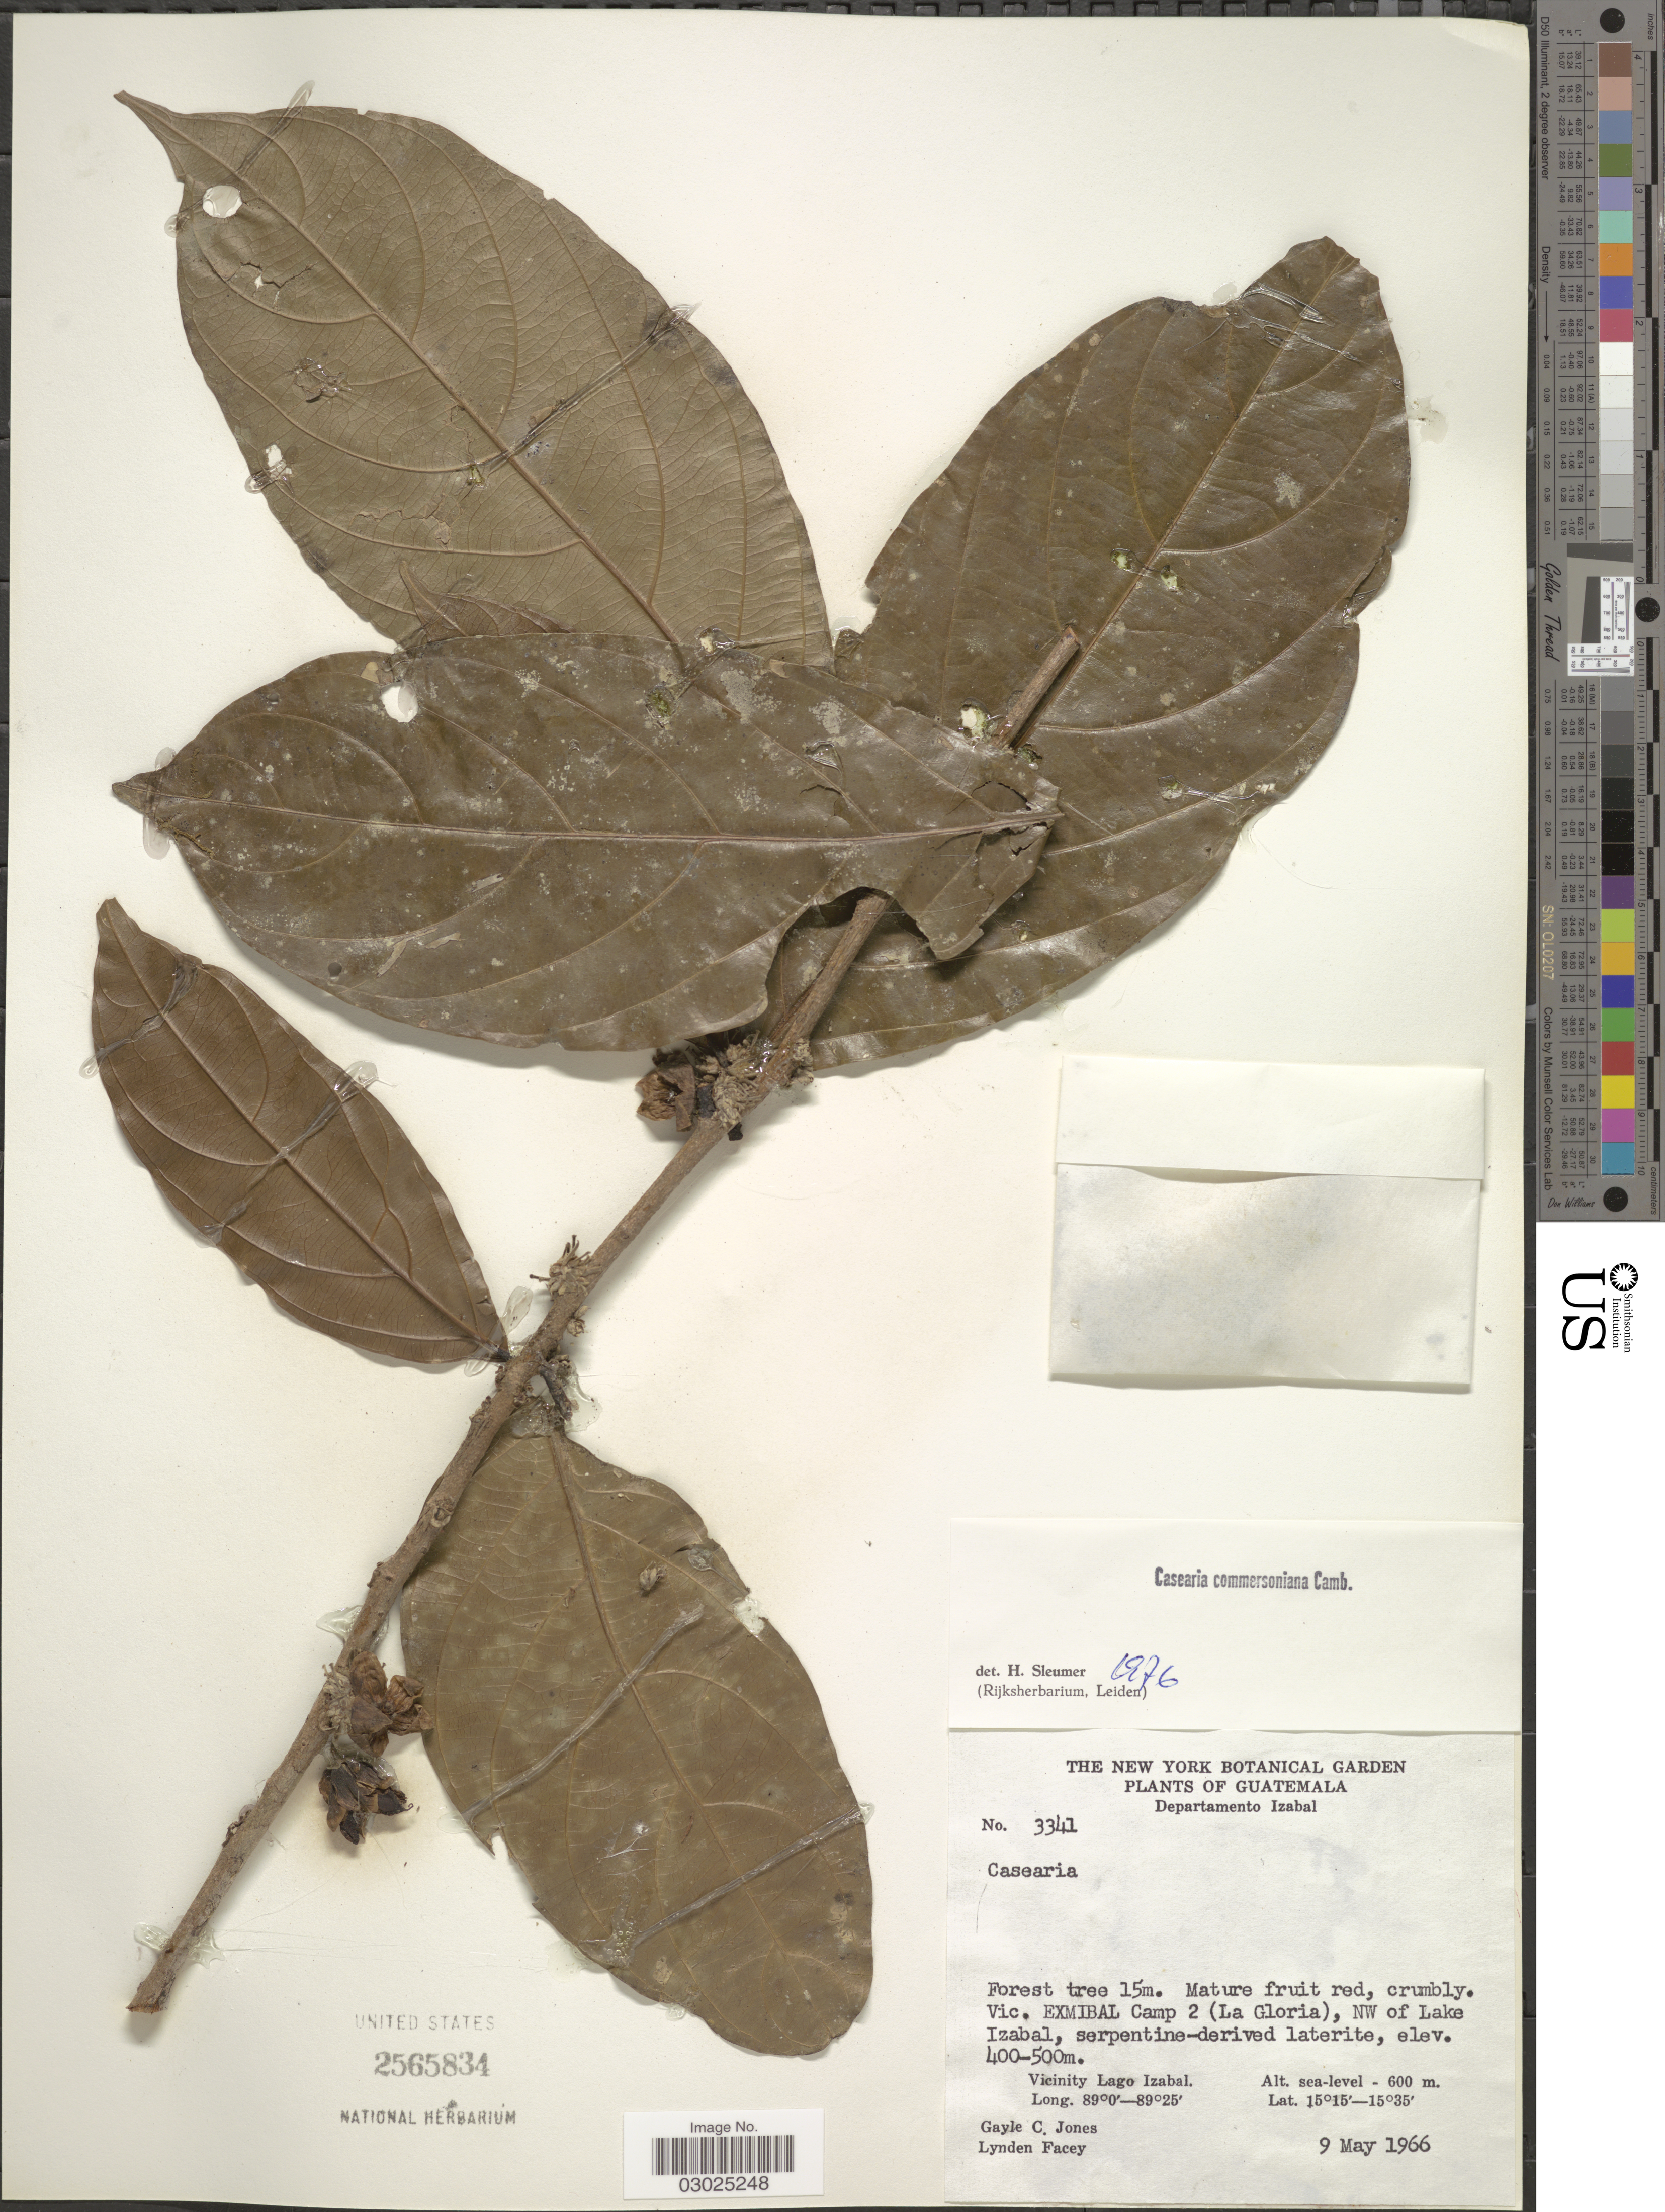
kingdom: Plantae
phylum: Tracheophyta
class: Magnoliopsida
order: Malpighiales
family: Salicaceae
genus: Piparea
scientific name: Piparea dentata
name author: Aubl.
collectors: G. C. Jones & L. Facey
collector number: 3341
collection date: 1966-05-09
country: Guatemala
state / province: Izabal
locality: Departamento Izabal. Vic. Exmibal Camp 2 (La Gloria), NW of Lake Izabal. Vicinity of Lago Izabal.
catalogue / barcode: US 2565834